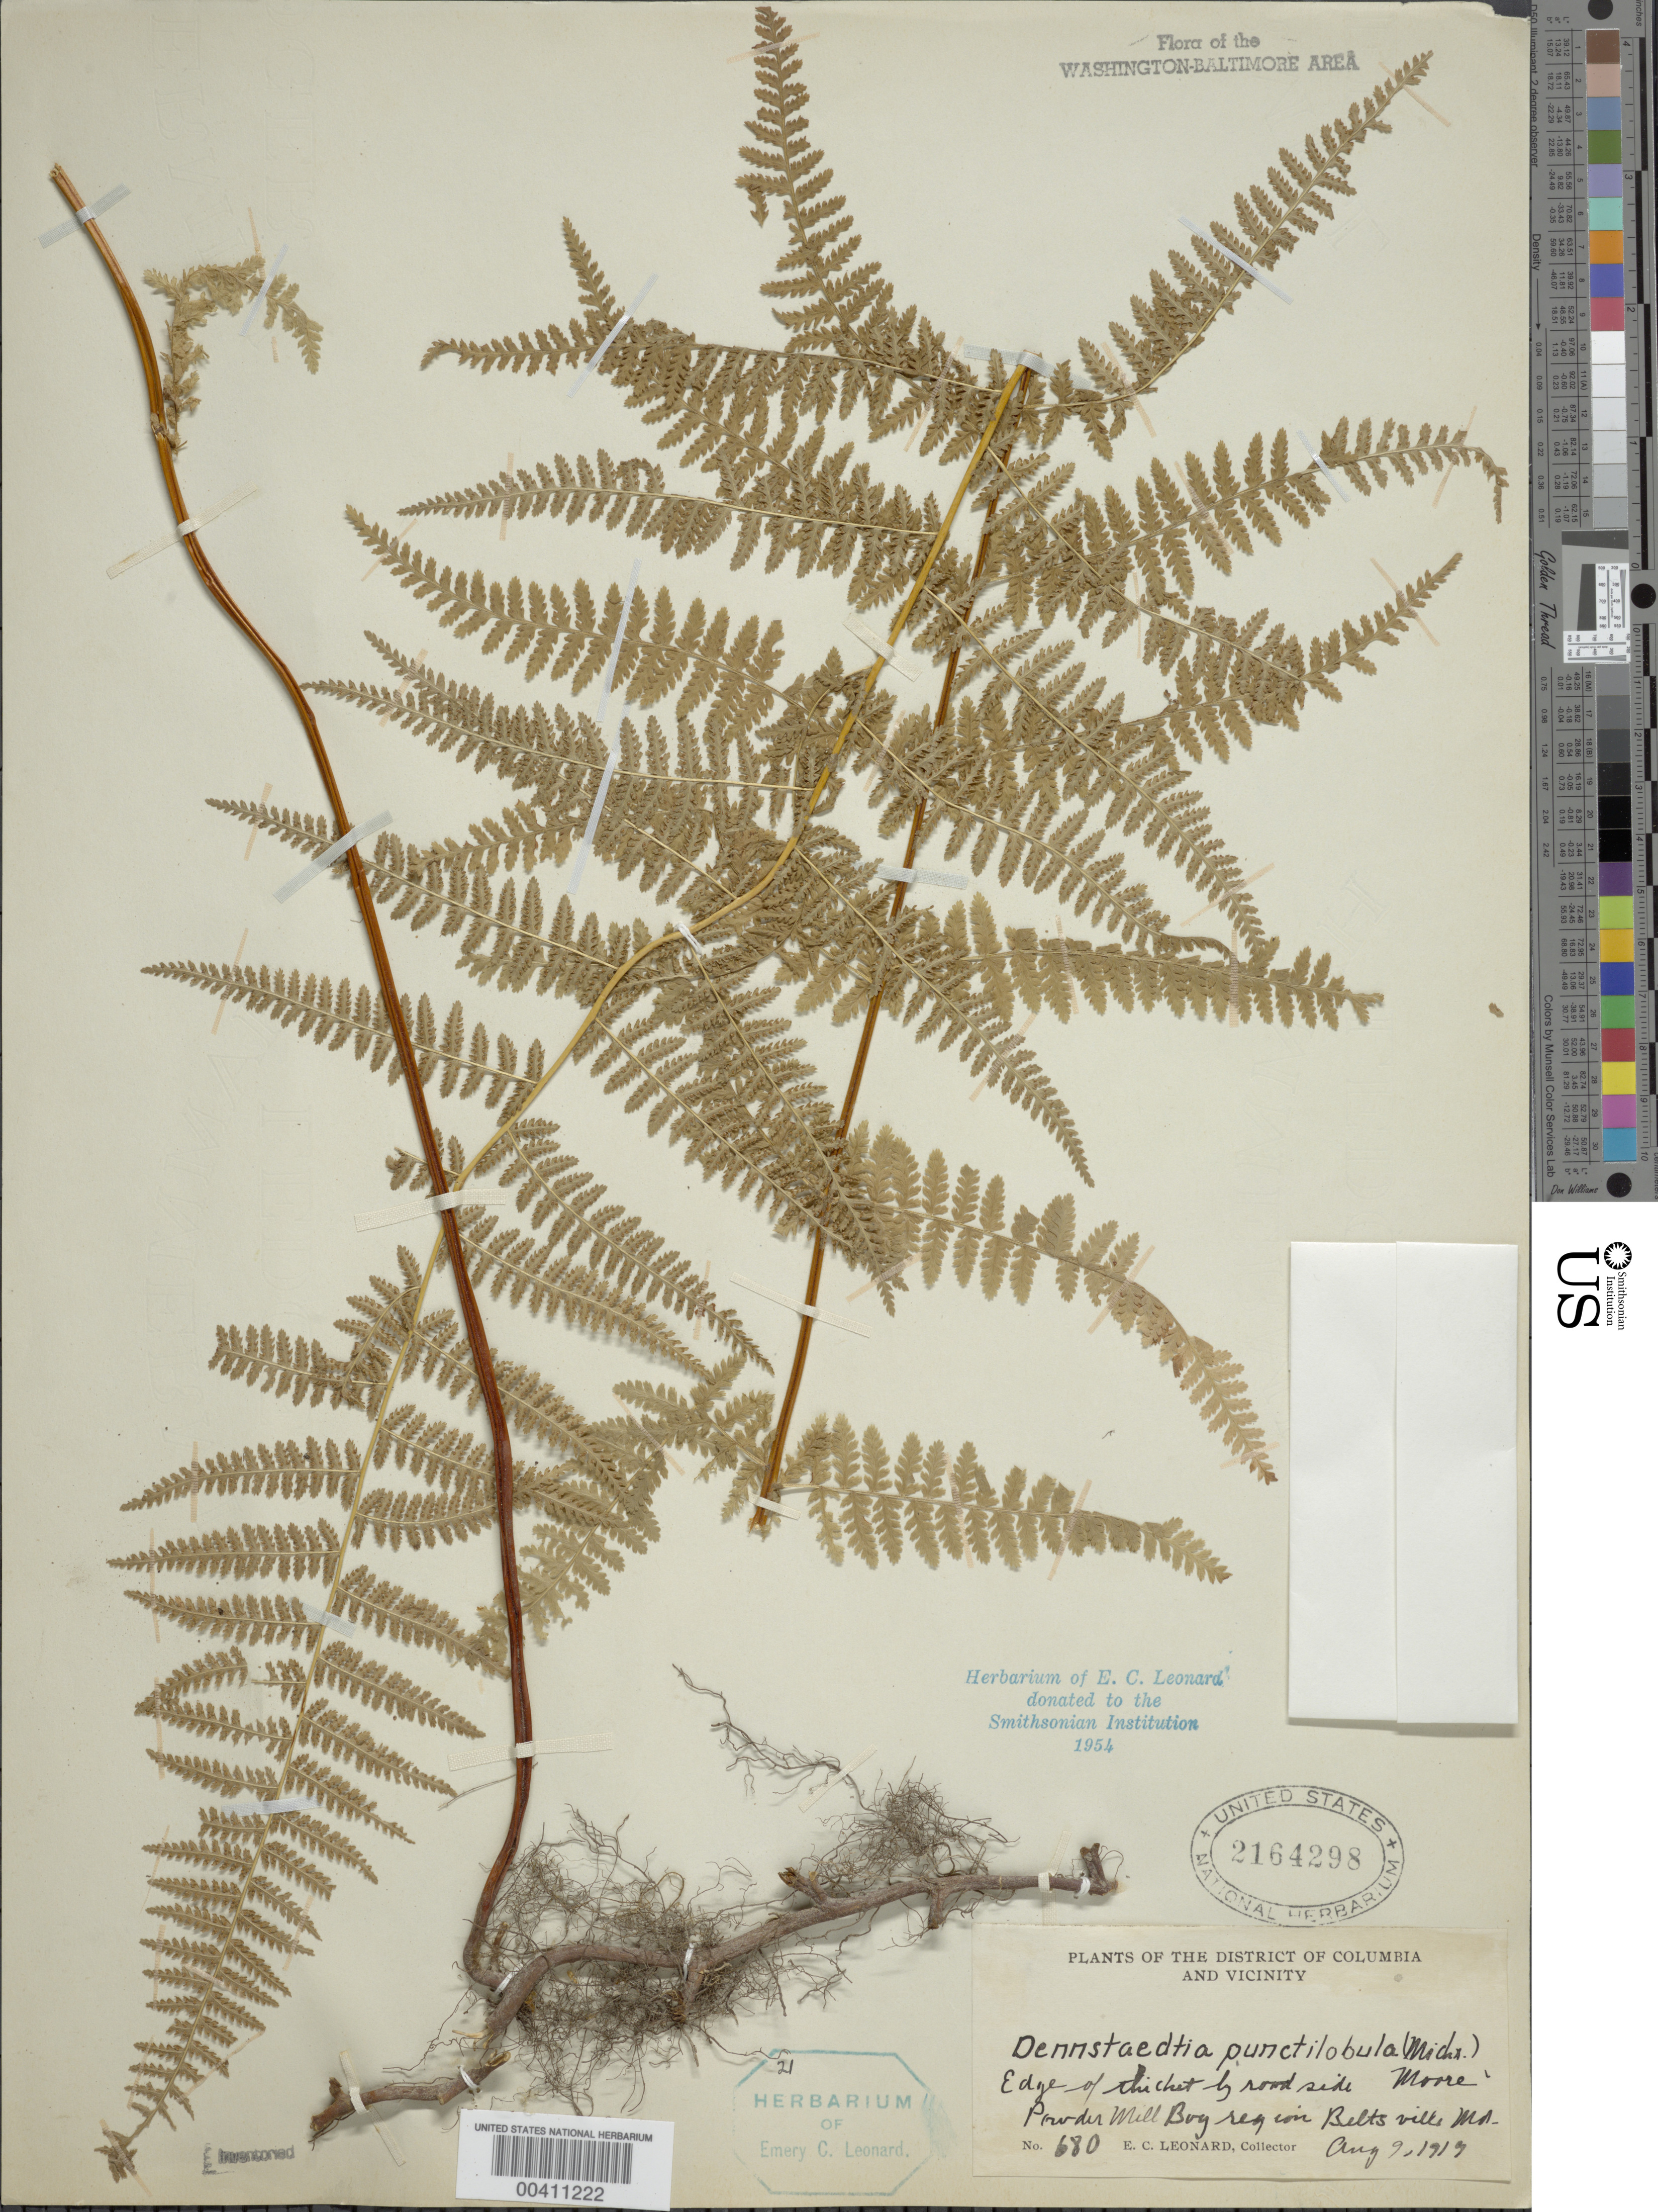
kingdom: Plantae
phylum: Tracheophyta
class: Polypodiopsida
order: Polypodiales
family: Dennstaedtiaceae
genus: Dennstaedtia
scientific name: Dennstaedtia punctilobula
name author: (Michx.) T. Moore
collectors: E. C. Leonard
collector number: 680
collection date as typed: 09 Aug 1919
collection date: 1919-08-09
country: United States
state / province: Maryland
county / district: Prince George's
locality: Powder Mill Bog, Beltsville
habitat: Edge of road side thicket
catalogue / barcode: US 2164298